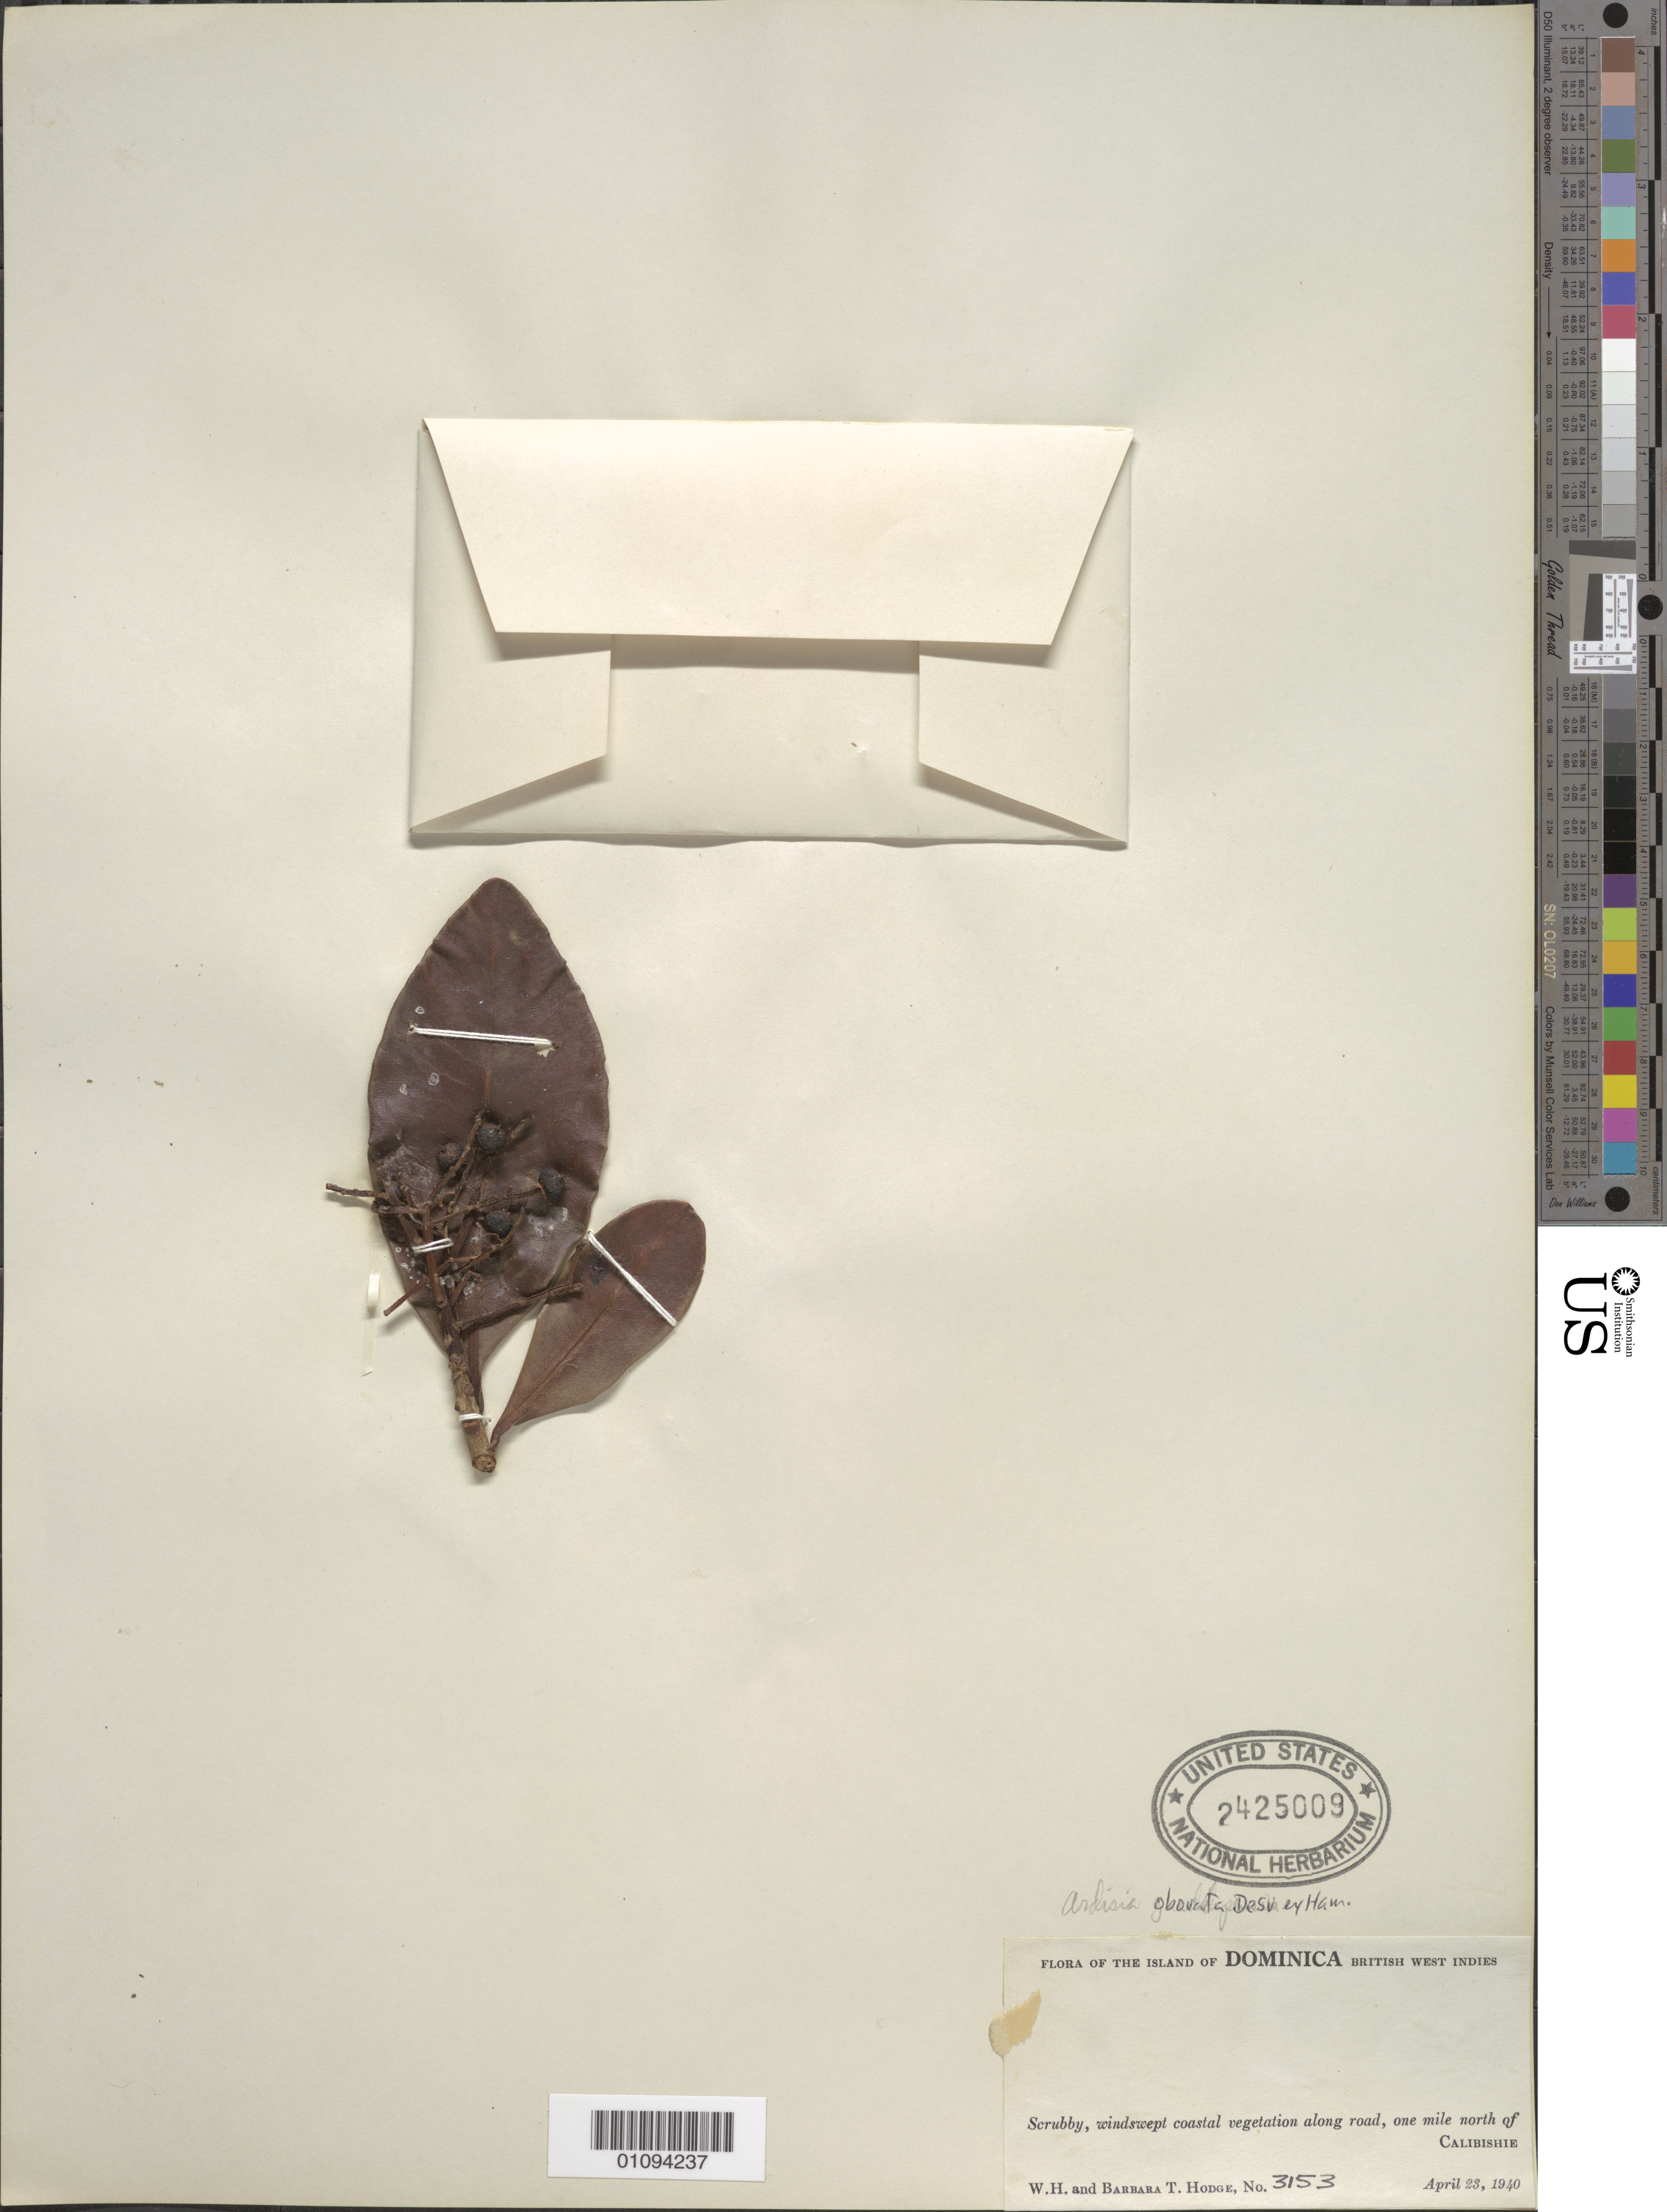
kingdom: Plantae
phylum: Tracheophyta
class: Magnoliopsida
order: Ericales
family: Primulaceae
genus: Ardisia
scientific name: Ardisia obovata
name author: Desv. ex Ham.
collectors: W. Hodge & B. Hodge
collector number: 3153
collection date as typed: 23 Apr 1940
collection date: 1940-04-23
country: Dominica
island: Dominica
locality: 1 mile N of Calibishie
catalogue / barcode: US 2425009